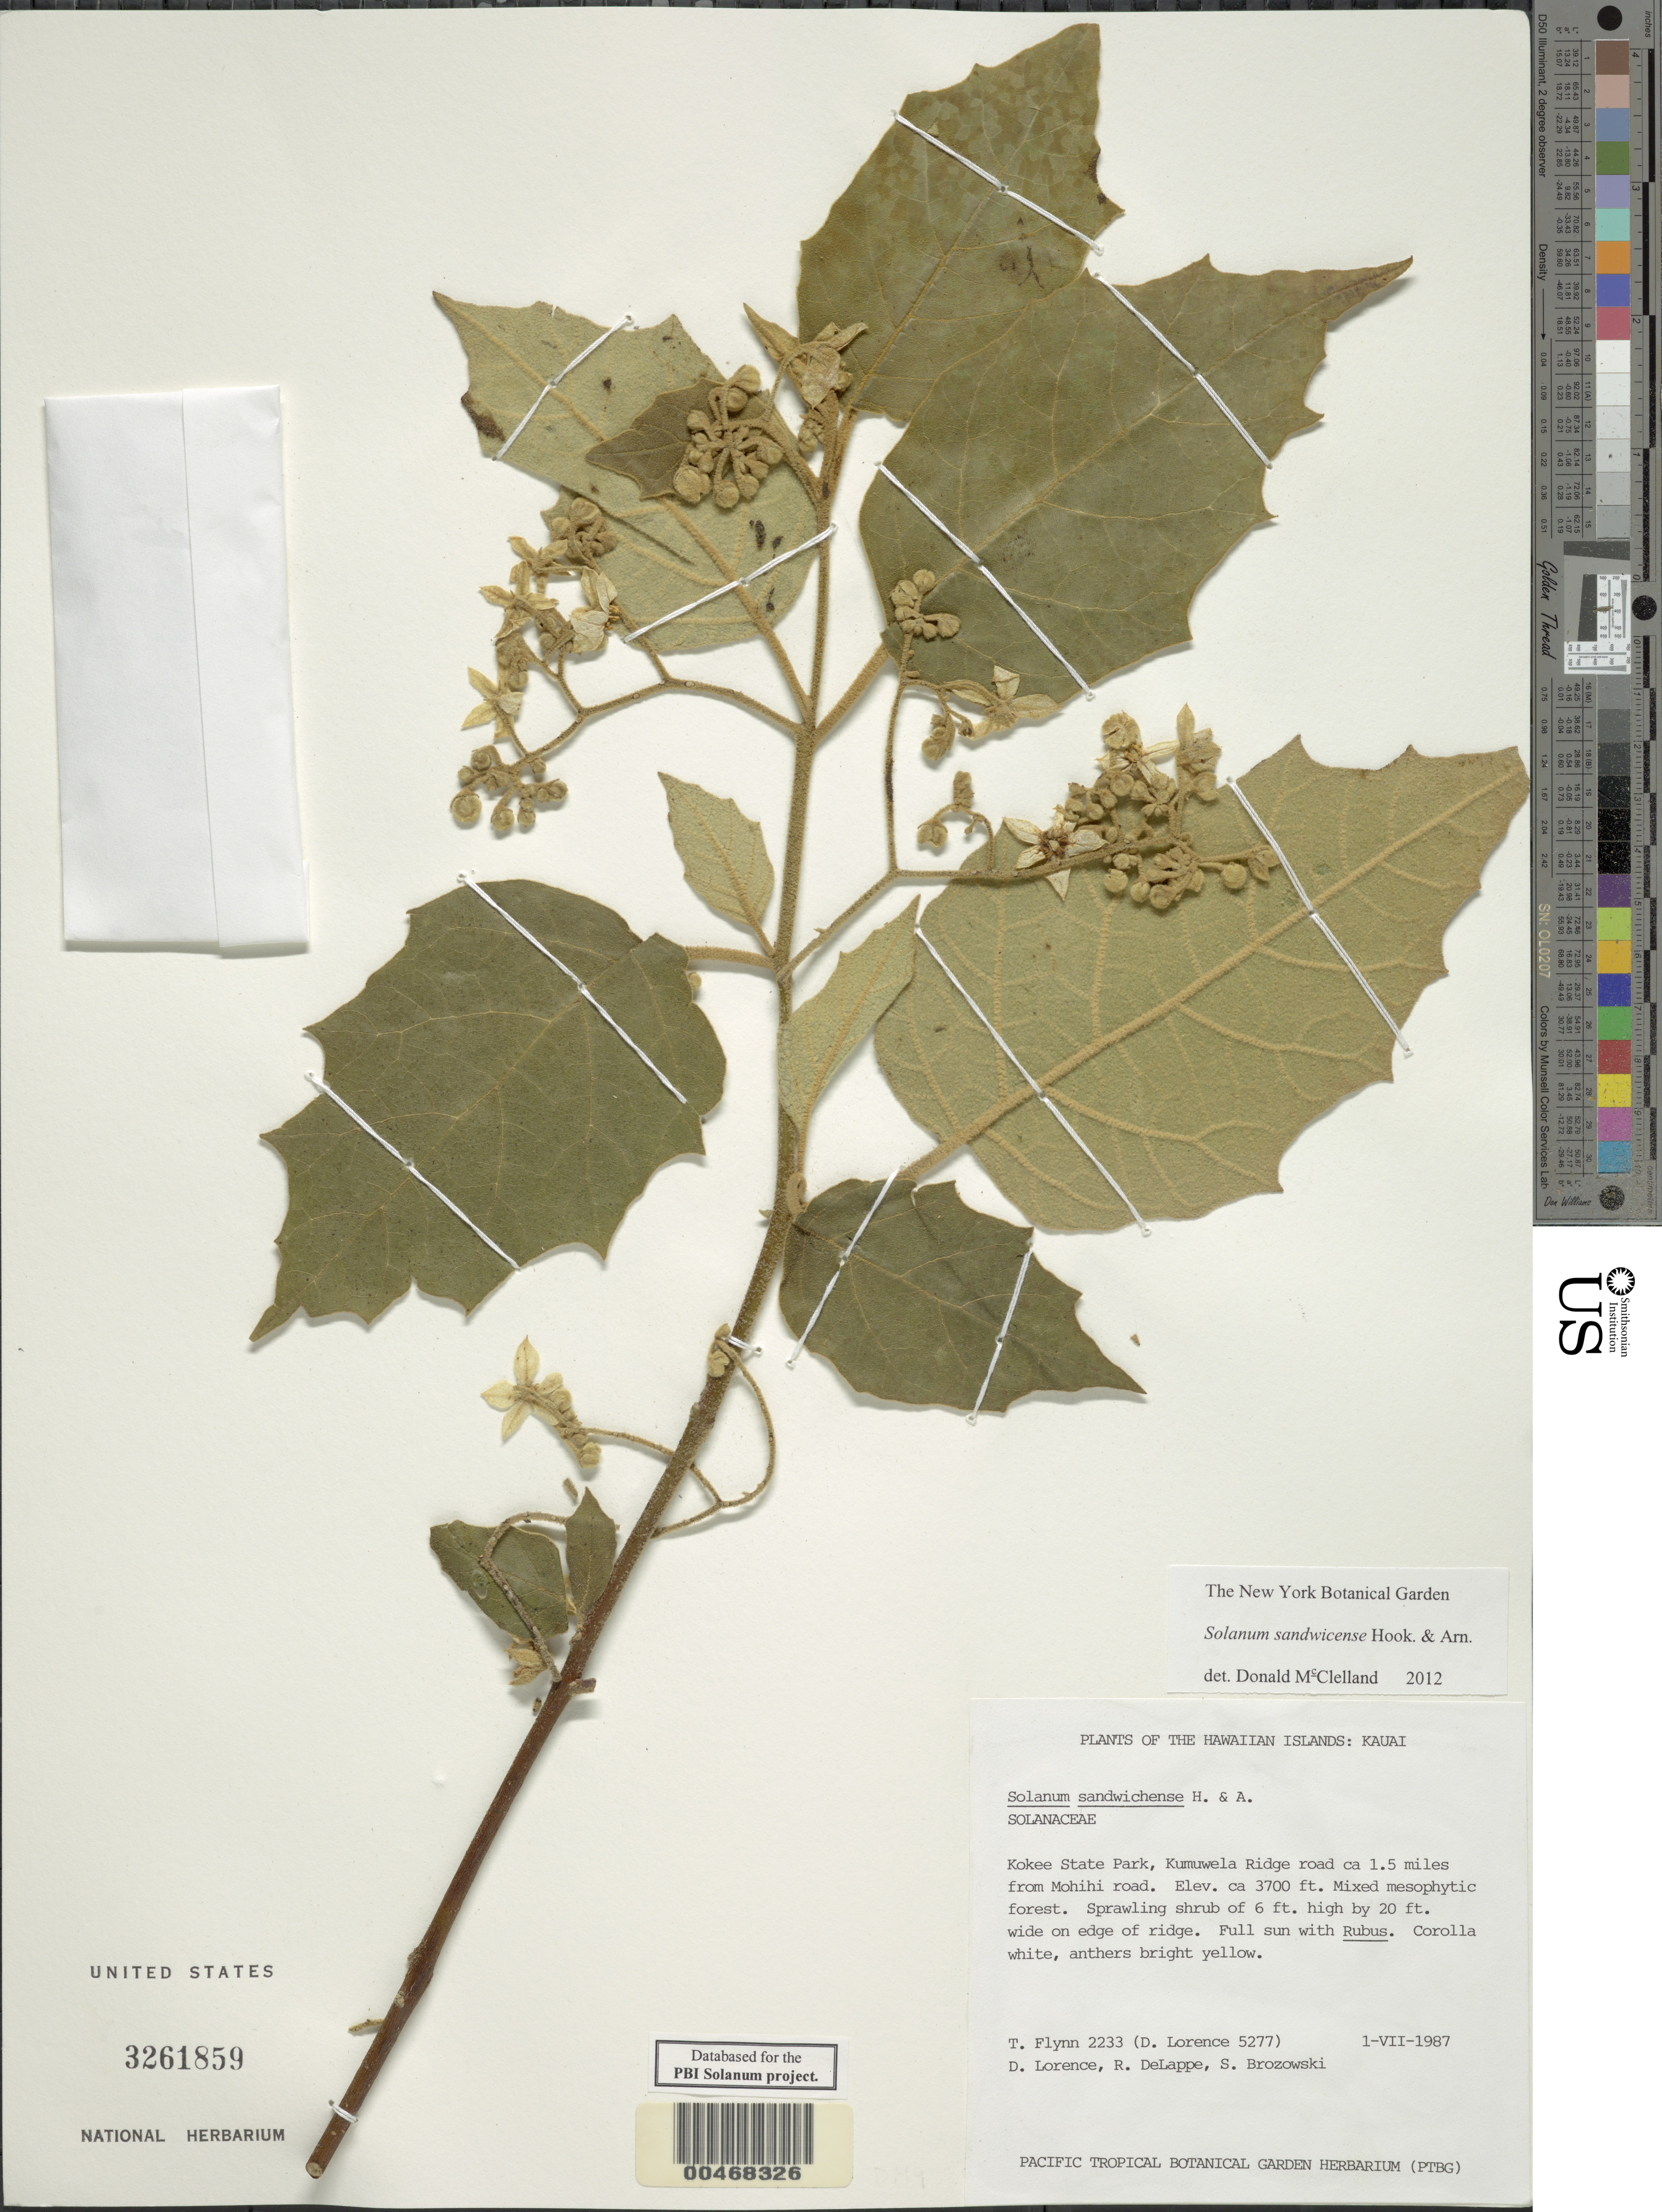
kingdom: Plantae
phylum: Tracheophyta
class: Magnoliopsida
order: Solanales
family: Solanaceae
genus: Solanum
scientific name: Solanum sandwicense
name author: Hook. & Arn.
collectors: T. W. Flynn, D. Lorence, R. DeLapp & S. Brozowski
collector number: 2233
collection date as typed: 1 Jul 1987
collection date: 1987-07-01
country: United States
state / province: Hawaii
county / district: Kauai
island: Kaua'i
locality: Kokee State Park, Kumuwela Ridge rd. ca 1.5 mi from Mohihi Rd.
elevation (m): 1128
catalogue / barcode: US 3261859